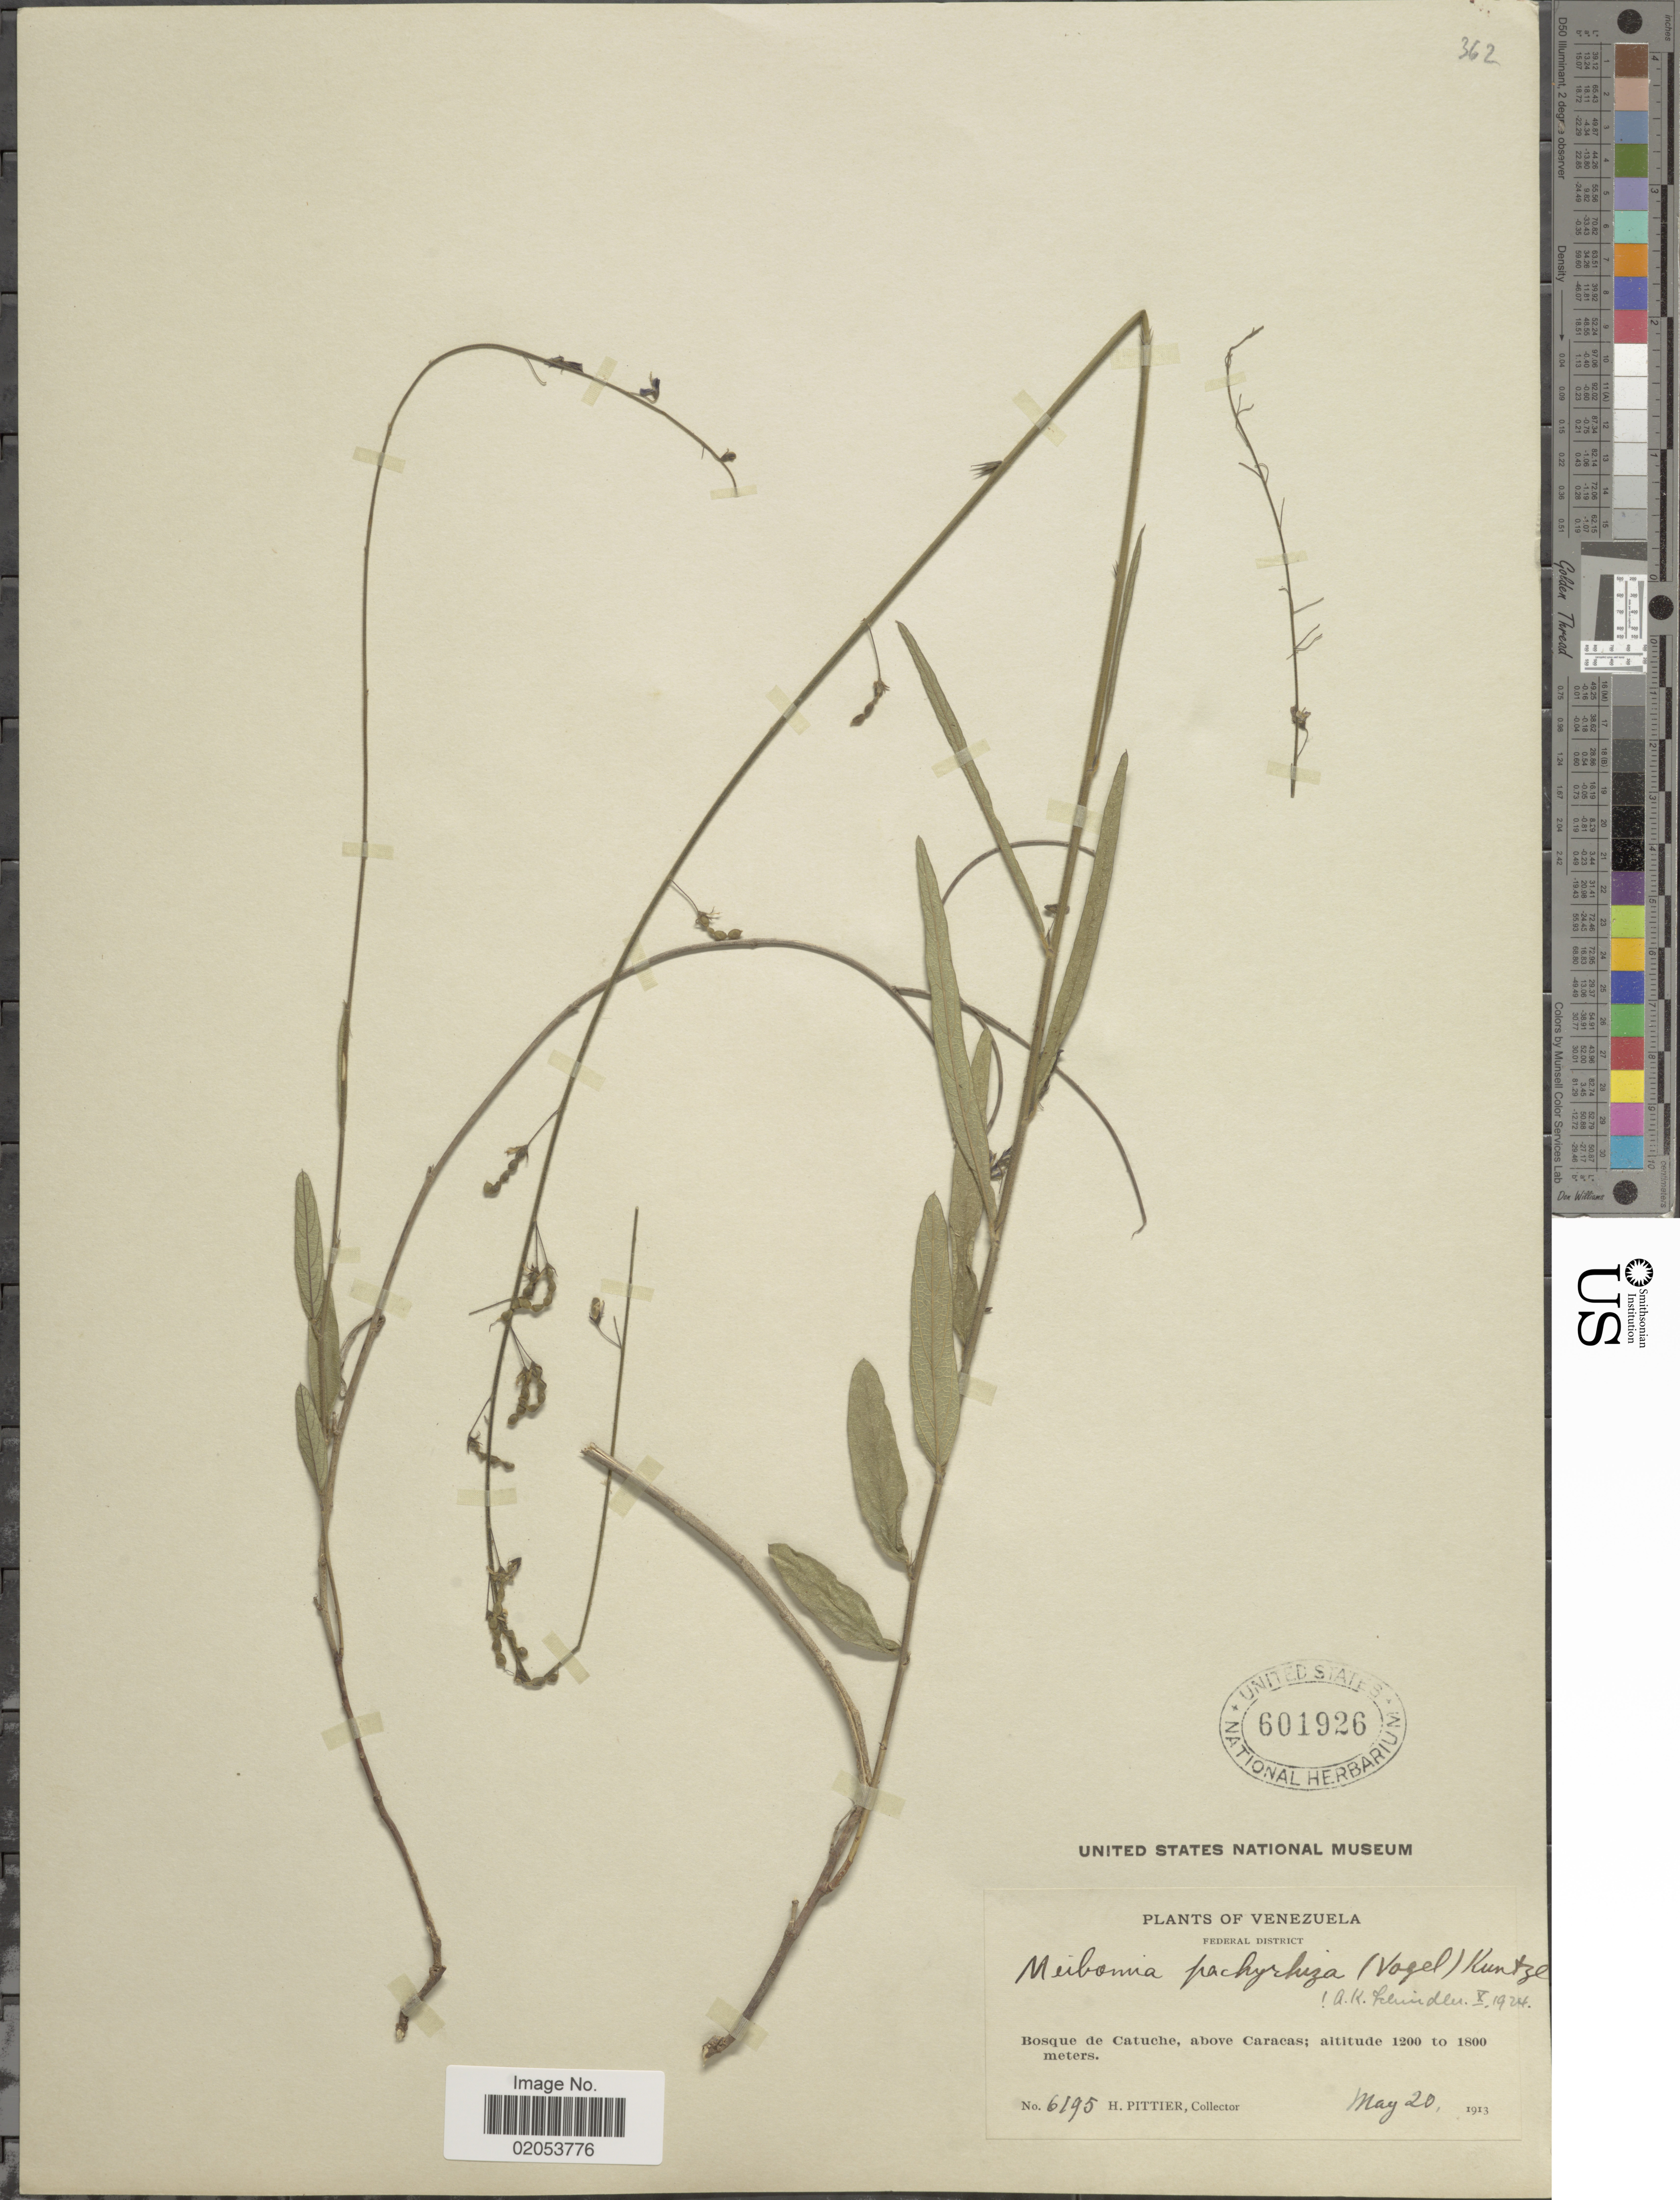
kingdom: Plantae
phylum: Tracheophyta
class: Magnoliopsida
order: Fabales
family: Fabaceae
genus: Desmodium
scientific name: Desmodium pachyrrhizum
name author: Vogel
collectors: H. F. Pittier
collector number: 6195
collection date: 1913-05-20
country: Venezuela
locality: Federal District. Bosque de catuche, above Caracas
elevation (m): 1200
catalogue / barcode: US 601926